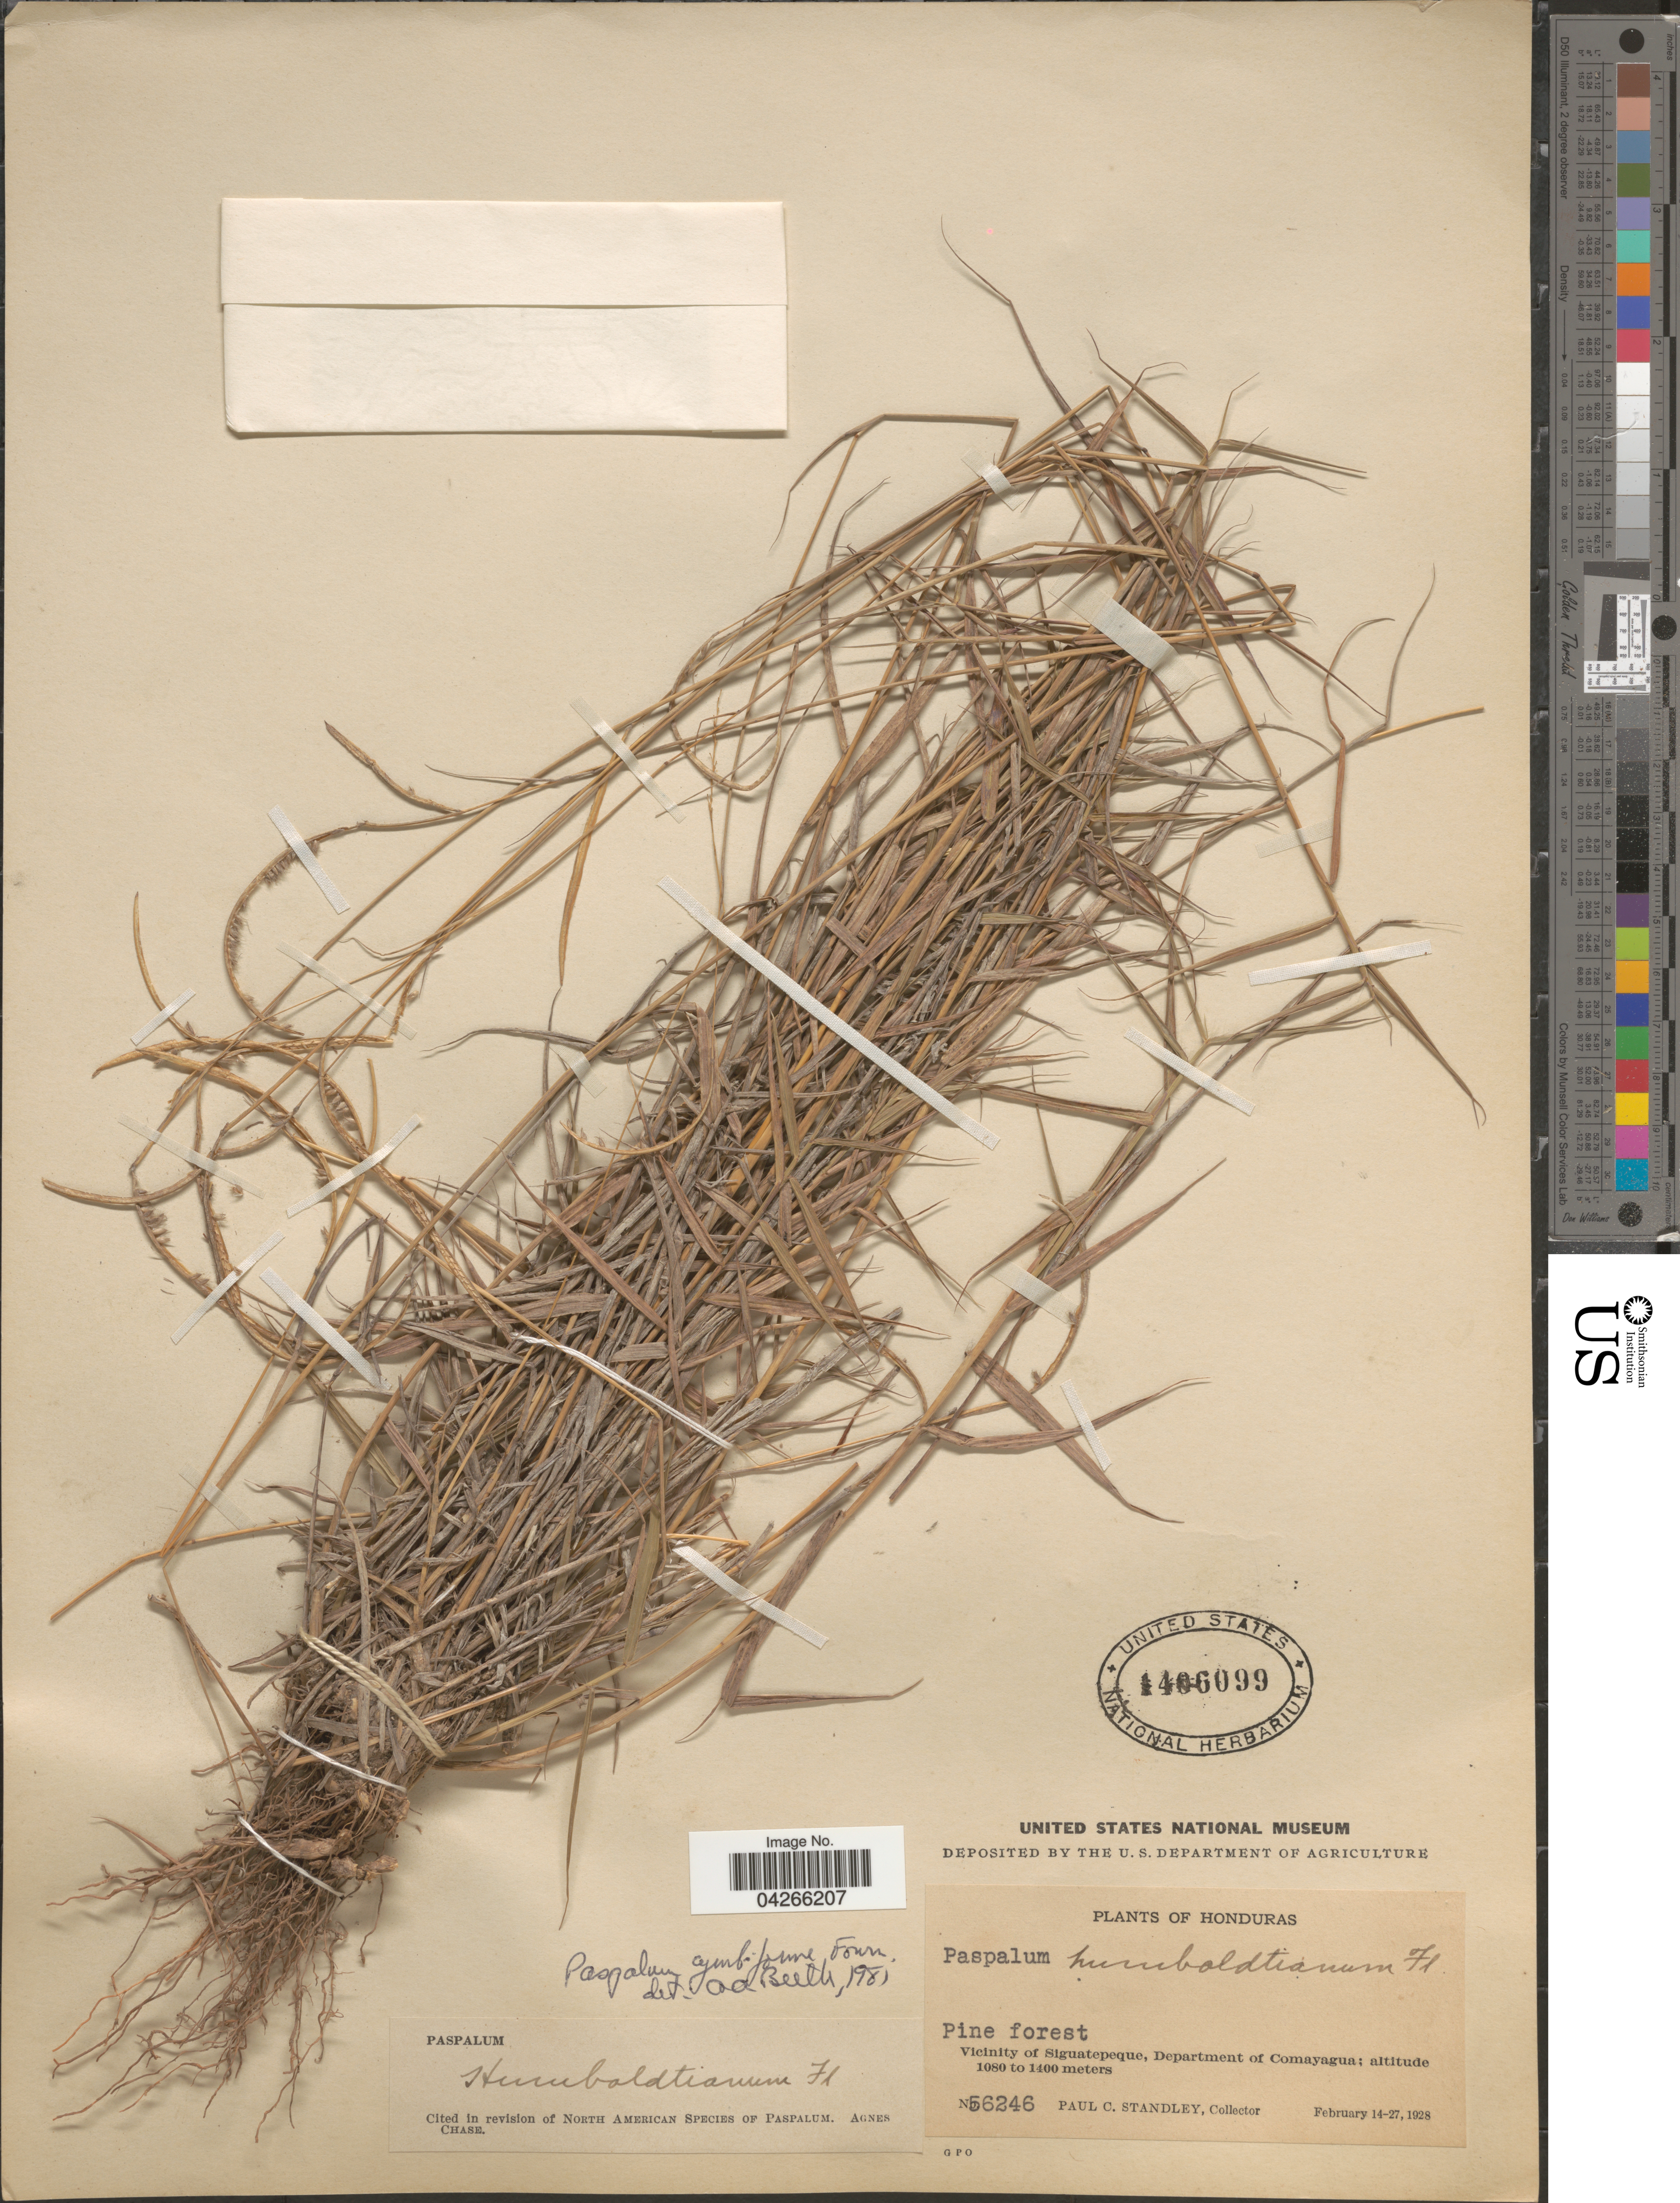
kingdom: Plantae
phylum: Tracheophyta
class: Liliopsida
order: Poales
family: Poaceae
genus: Paspalum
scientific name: Paspalum cymbiforme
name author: E. Fourn.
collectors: P. C. Standley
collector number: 56246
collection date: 1928-02-14/1928-02-27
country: Honduras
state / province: Comayagua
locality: Pine forest. Vicinity of Siguatepeque, Department of Comayagua.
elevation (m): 1080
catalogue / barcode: US 1406099